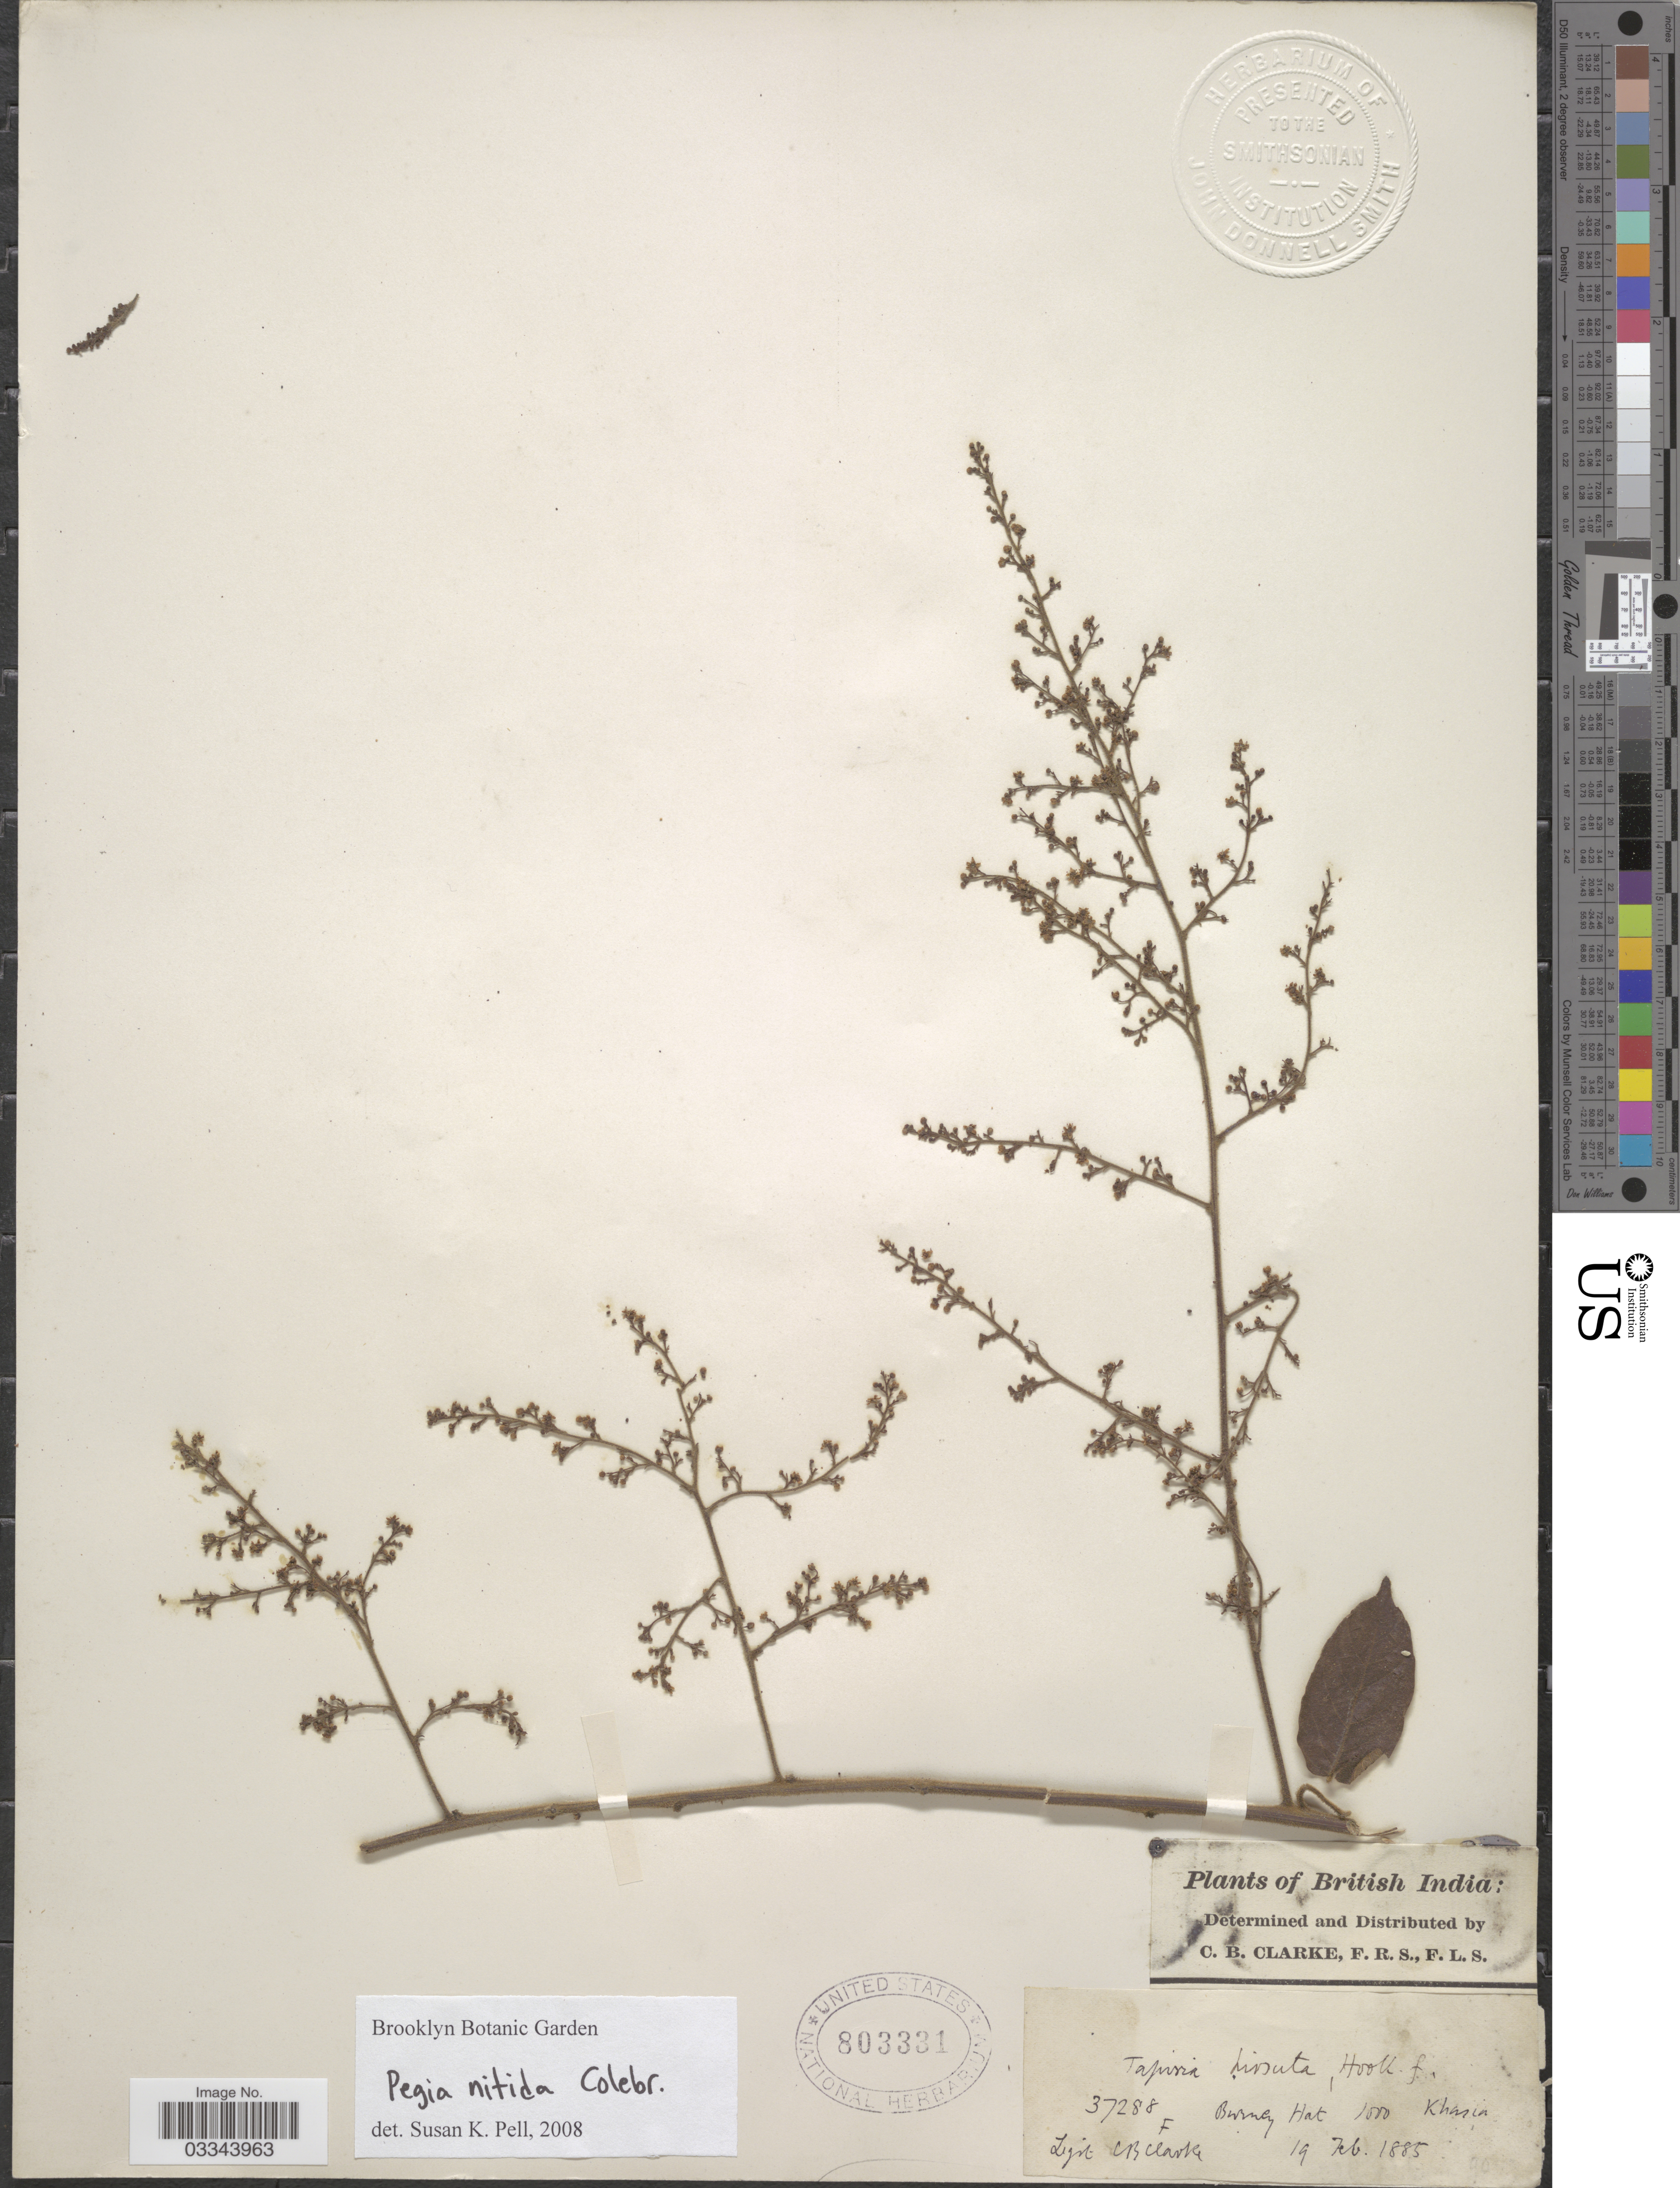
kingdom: Plantae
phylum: Tracheophyta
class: Magnoliopsida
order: Sapindales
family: Anacardiaceae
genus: Pegia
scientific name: Pegia nitida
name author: Colebr.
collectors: C. B. Clarke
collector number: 37288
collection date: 1885-02-19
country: India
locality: British India, Burney Hat, Khasia.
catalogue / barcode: US 803331